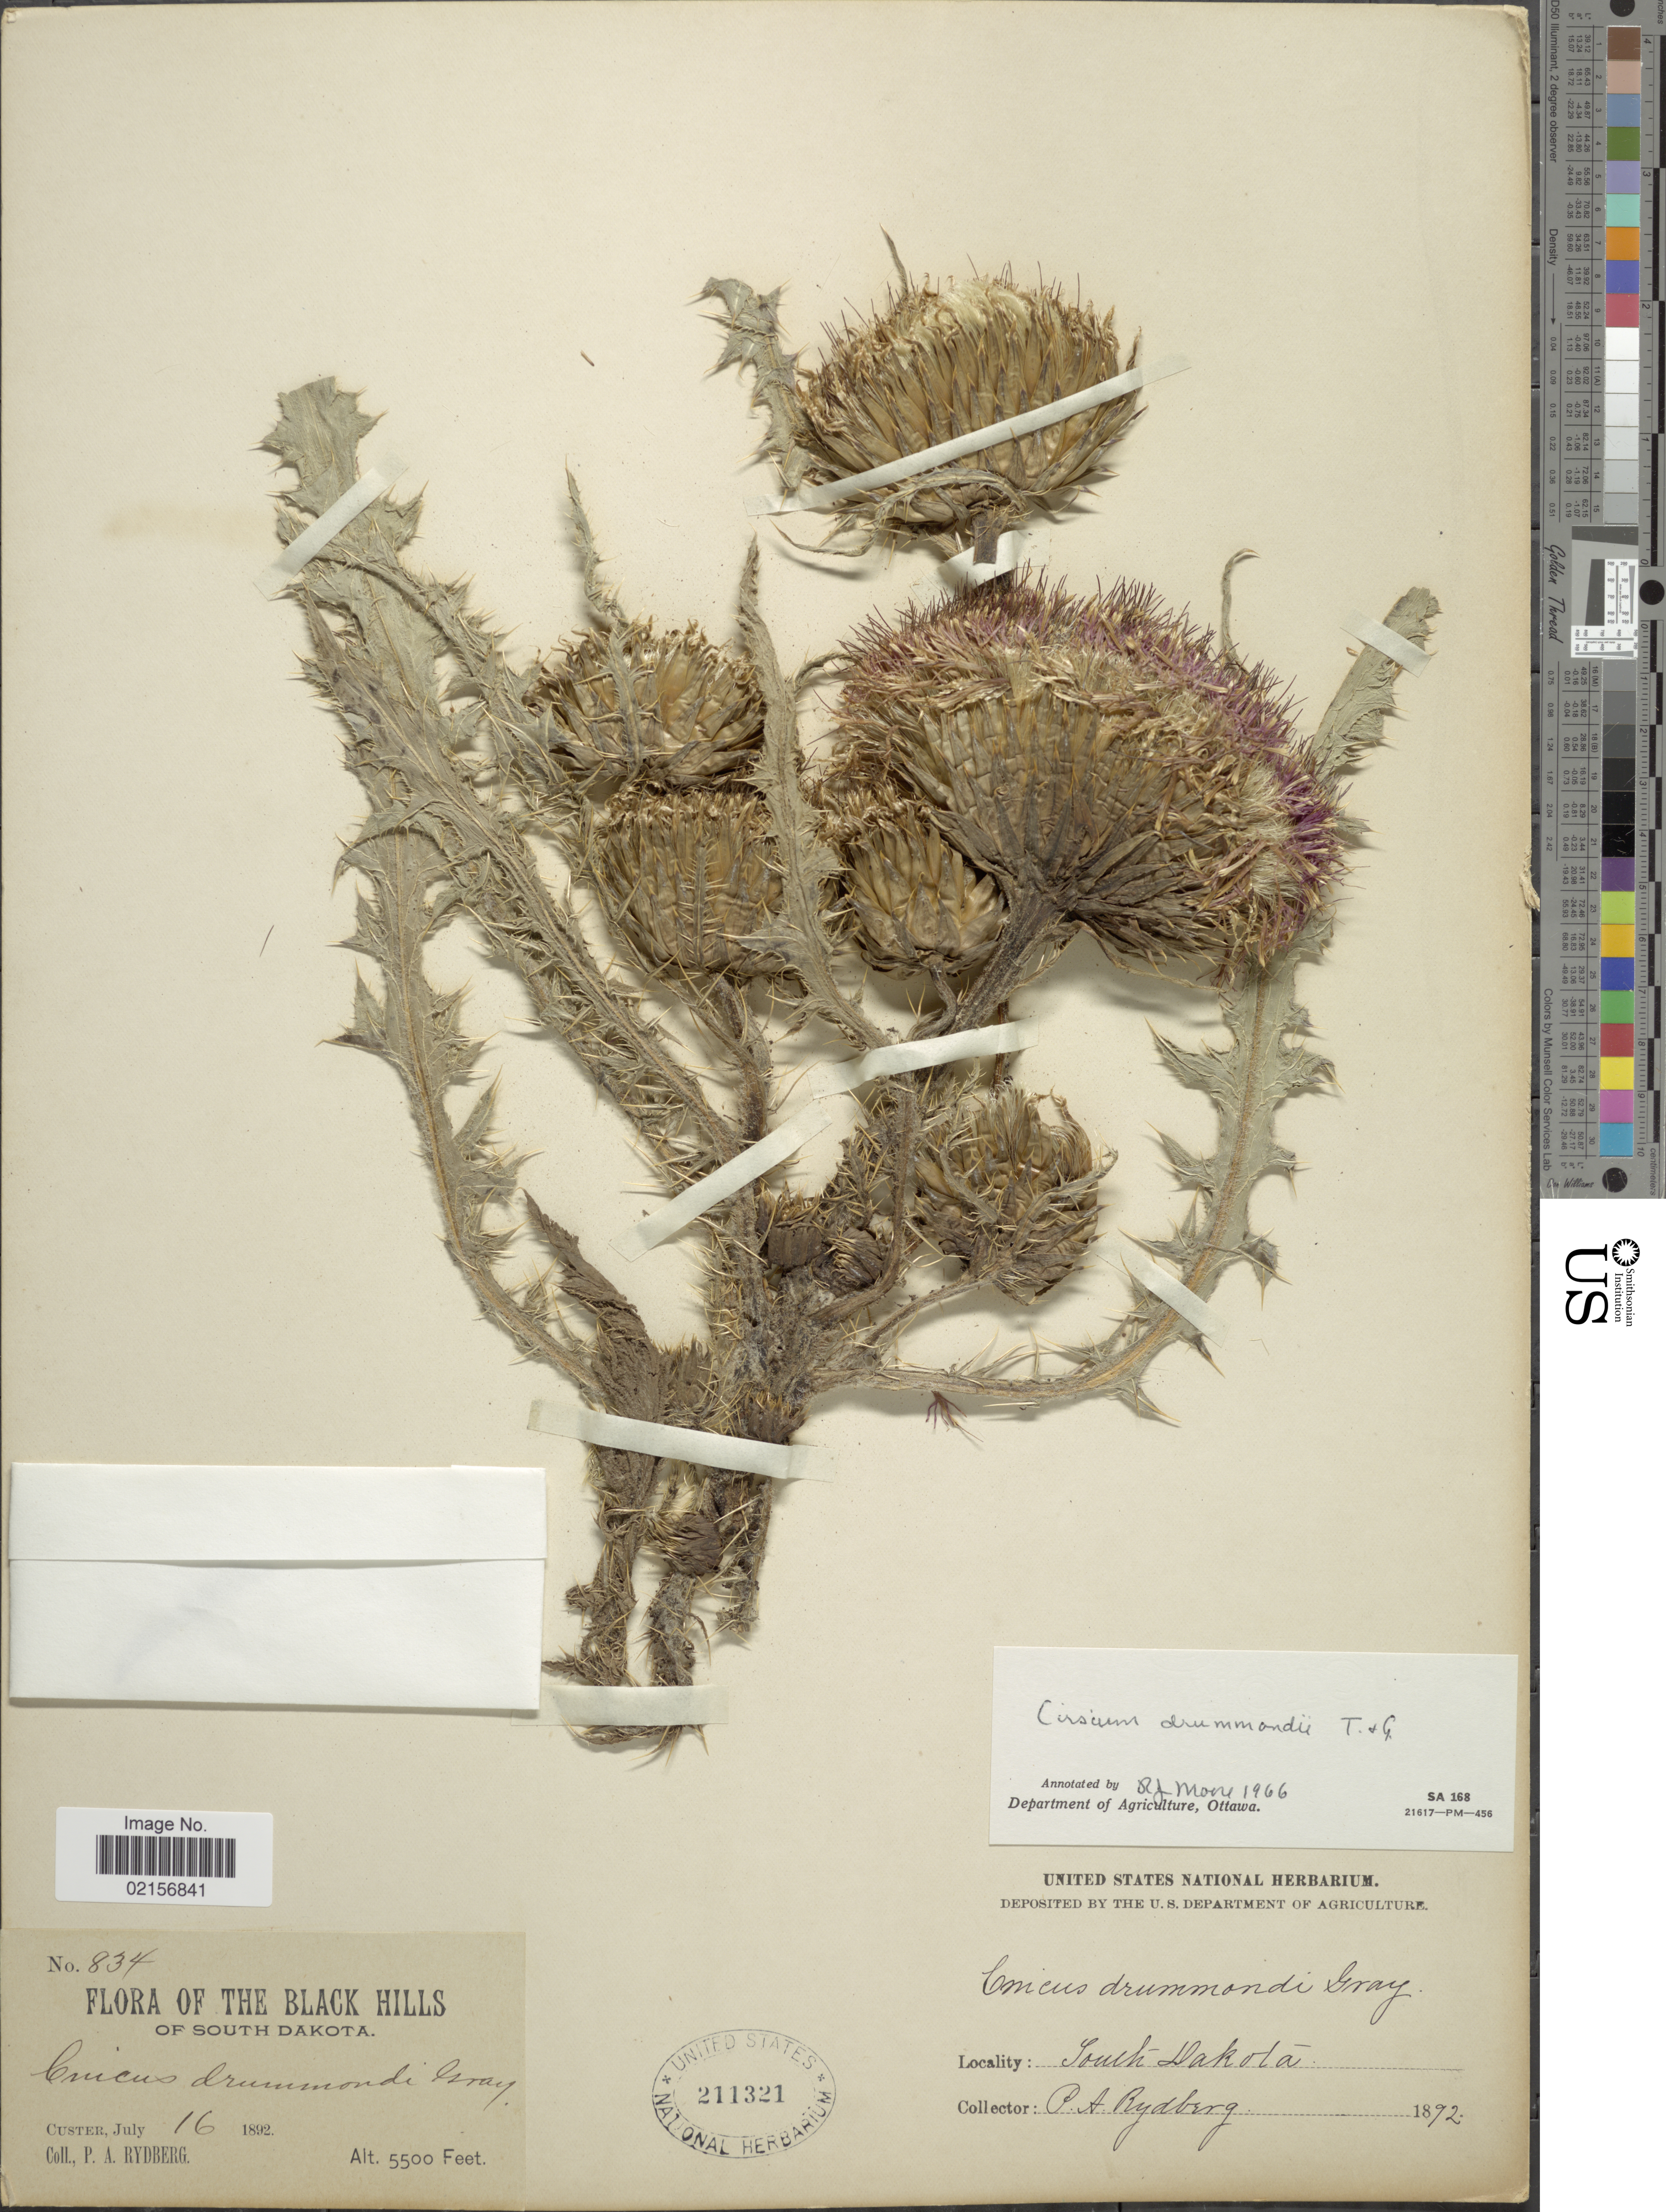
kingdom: Plantae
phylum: Tracheophyta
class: Magnoliopsida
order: Asterales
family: Asteraceae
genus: Cirsium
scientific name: Cirsium drummondii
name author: Torr. & A. Gray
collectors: P. A. Rydberg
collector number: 834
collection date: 1892-07-16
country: United States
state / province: South Dakota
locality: Black Hills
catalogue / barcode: US 211321